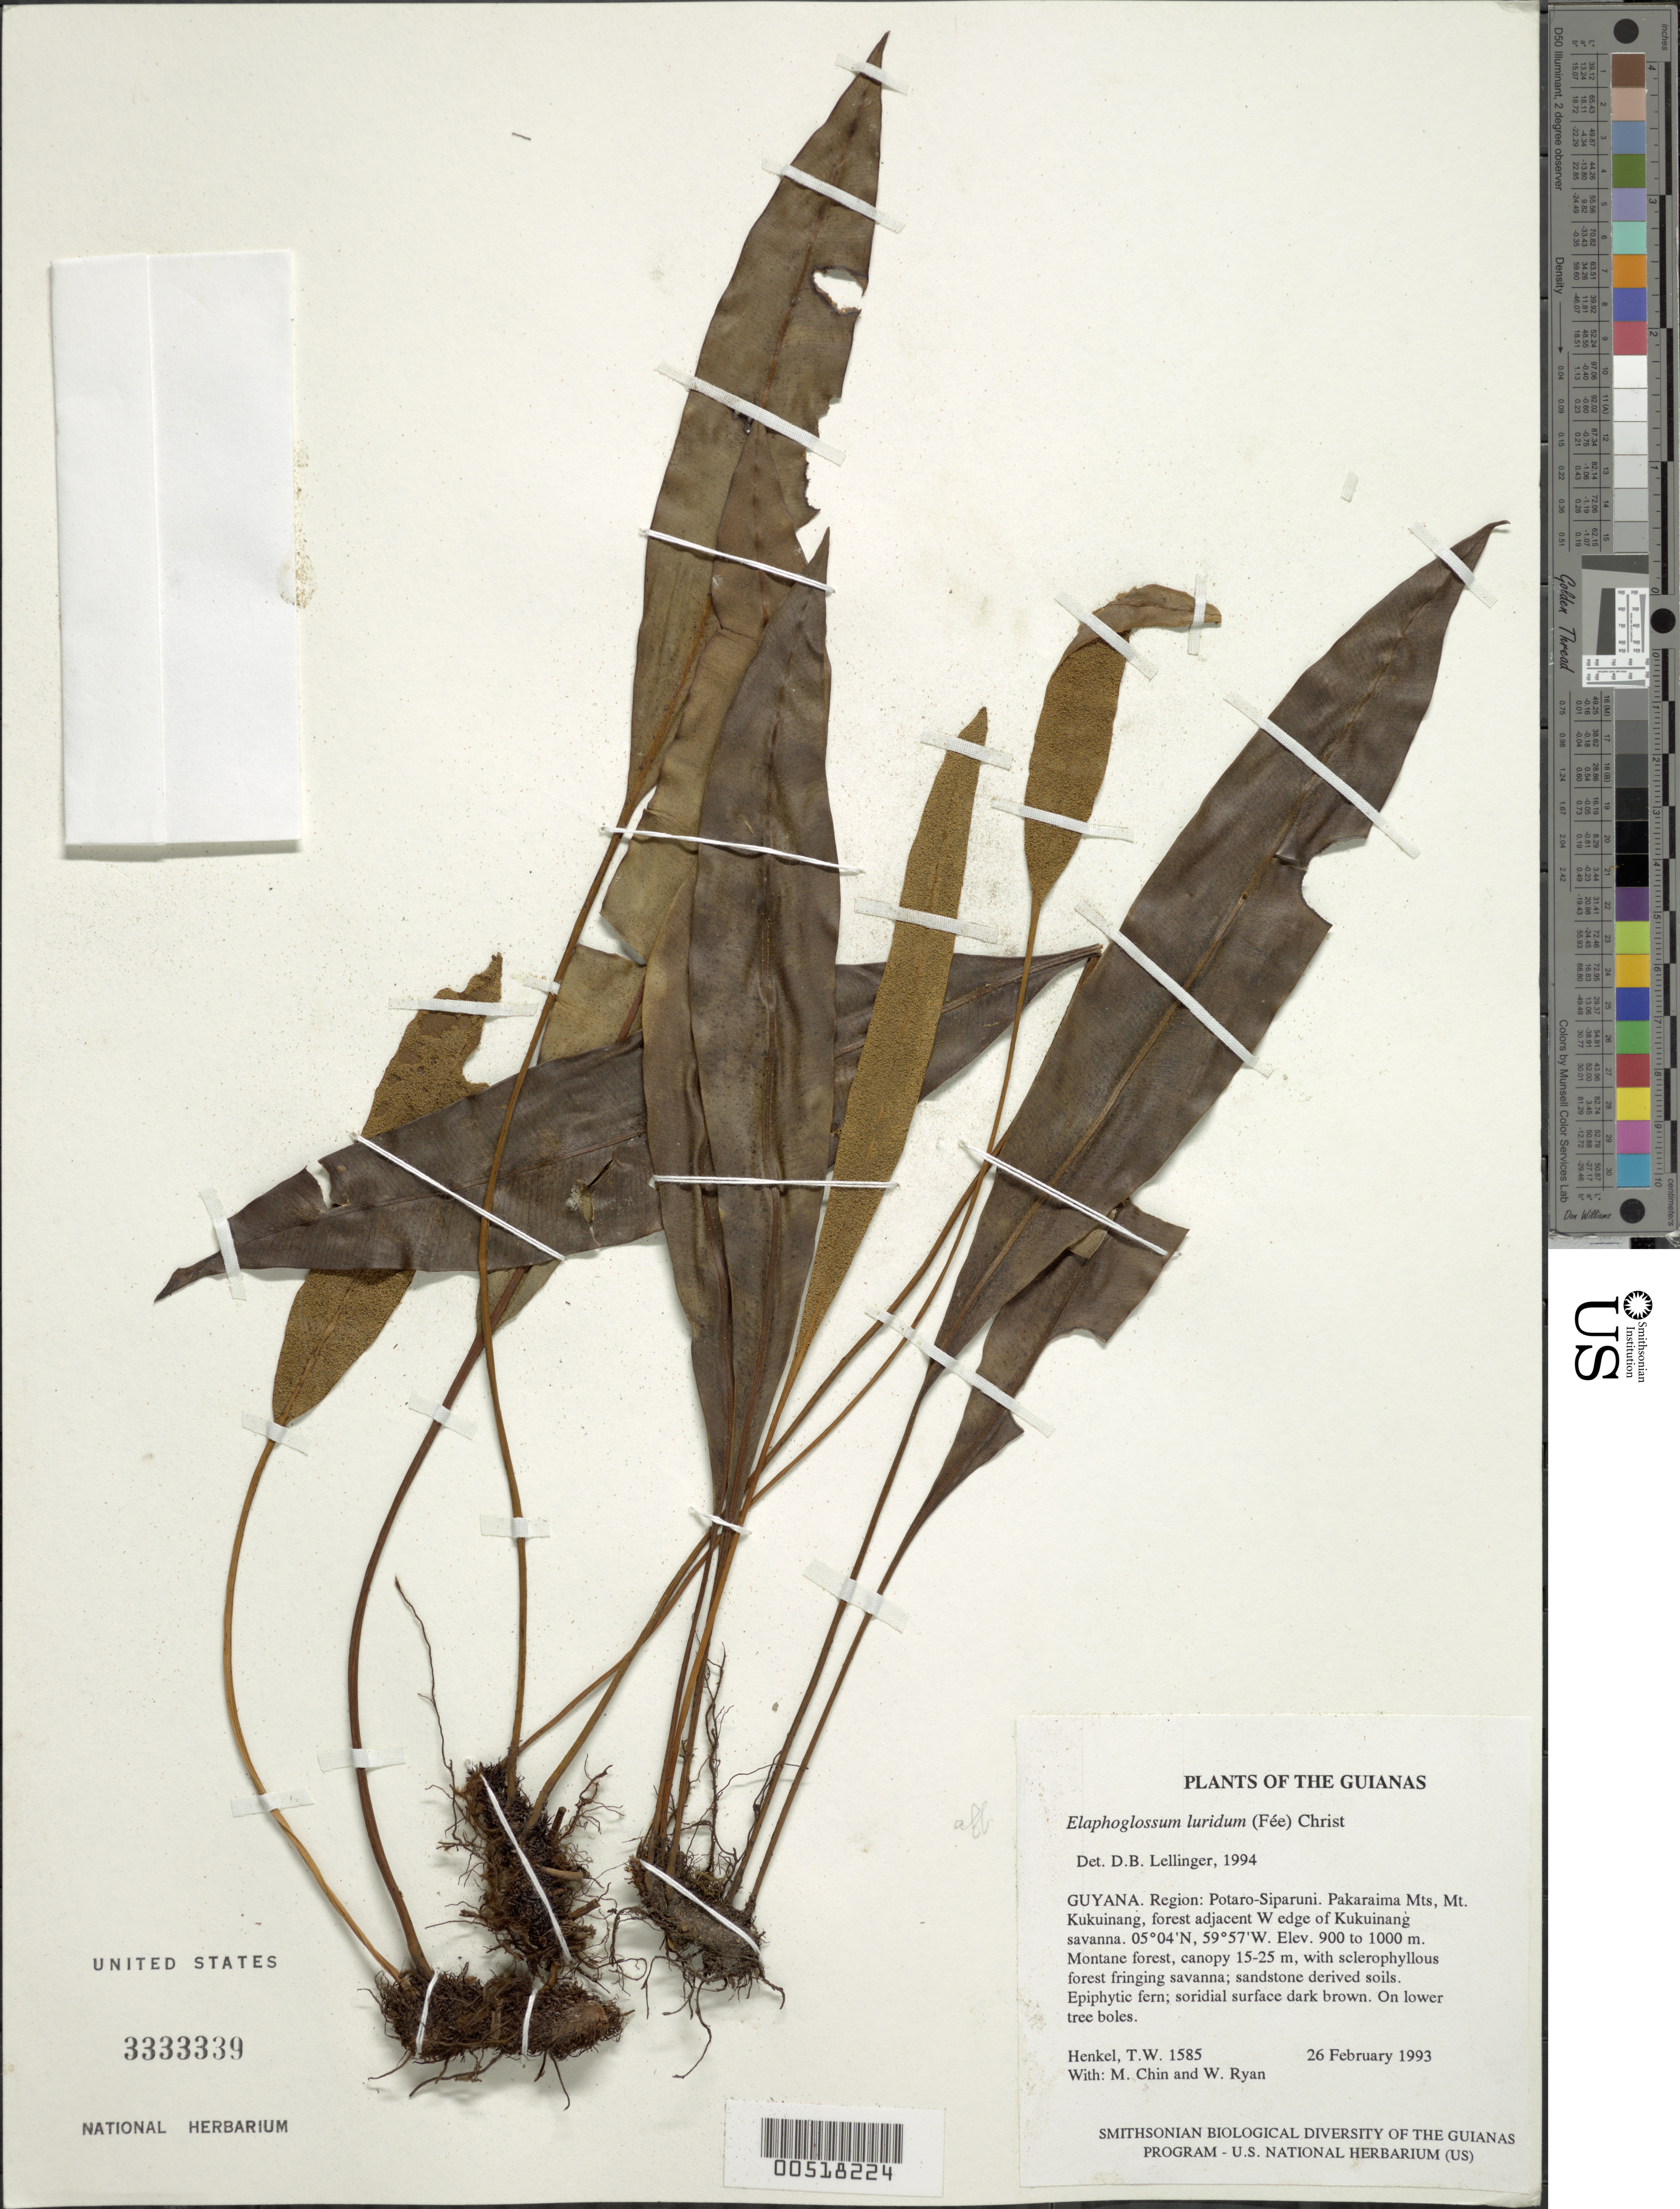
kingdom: Plantae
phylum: Tracheophyta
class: Polypodiopsida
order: Polypodiales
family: Dryopteridaceae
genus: Elaphoglossum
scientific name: Elaphoglossum luridum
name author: (Fée) Christ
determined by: Lellinger, David B., (BOT), Smithsonian Institution - National Museum of Natural History (UNITED STATES)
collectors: T. Henkel, M. Chin & W. Ryan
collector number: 1585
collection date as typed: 26 February 1993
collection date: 1993-02-26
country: Guyana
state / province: Potaro-Siparuni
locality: Pakaraima Mts, Mt. Kukuinang, forest adjacent W edge of Kukuinang savanna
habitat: Montane forest, canopy 15-25 m, with sclerophyllous forest fringing savanna; sandstone derived soils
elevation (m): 900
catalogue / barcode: US 3333339